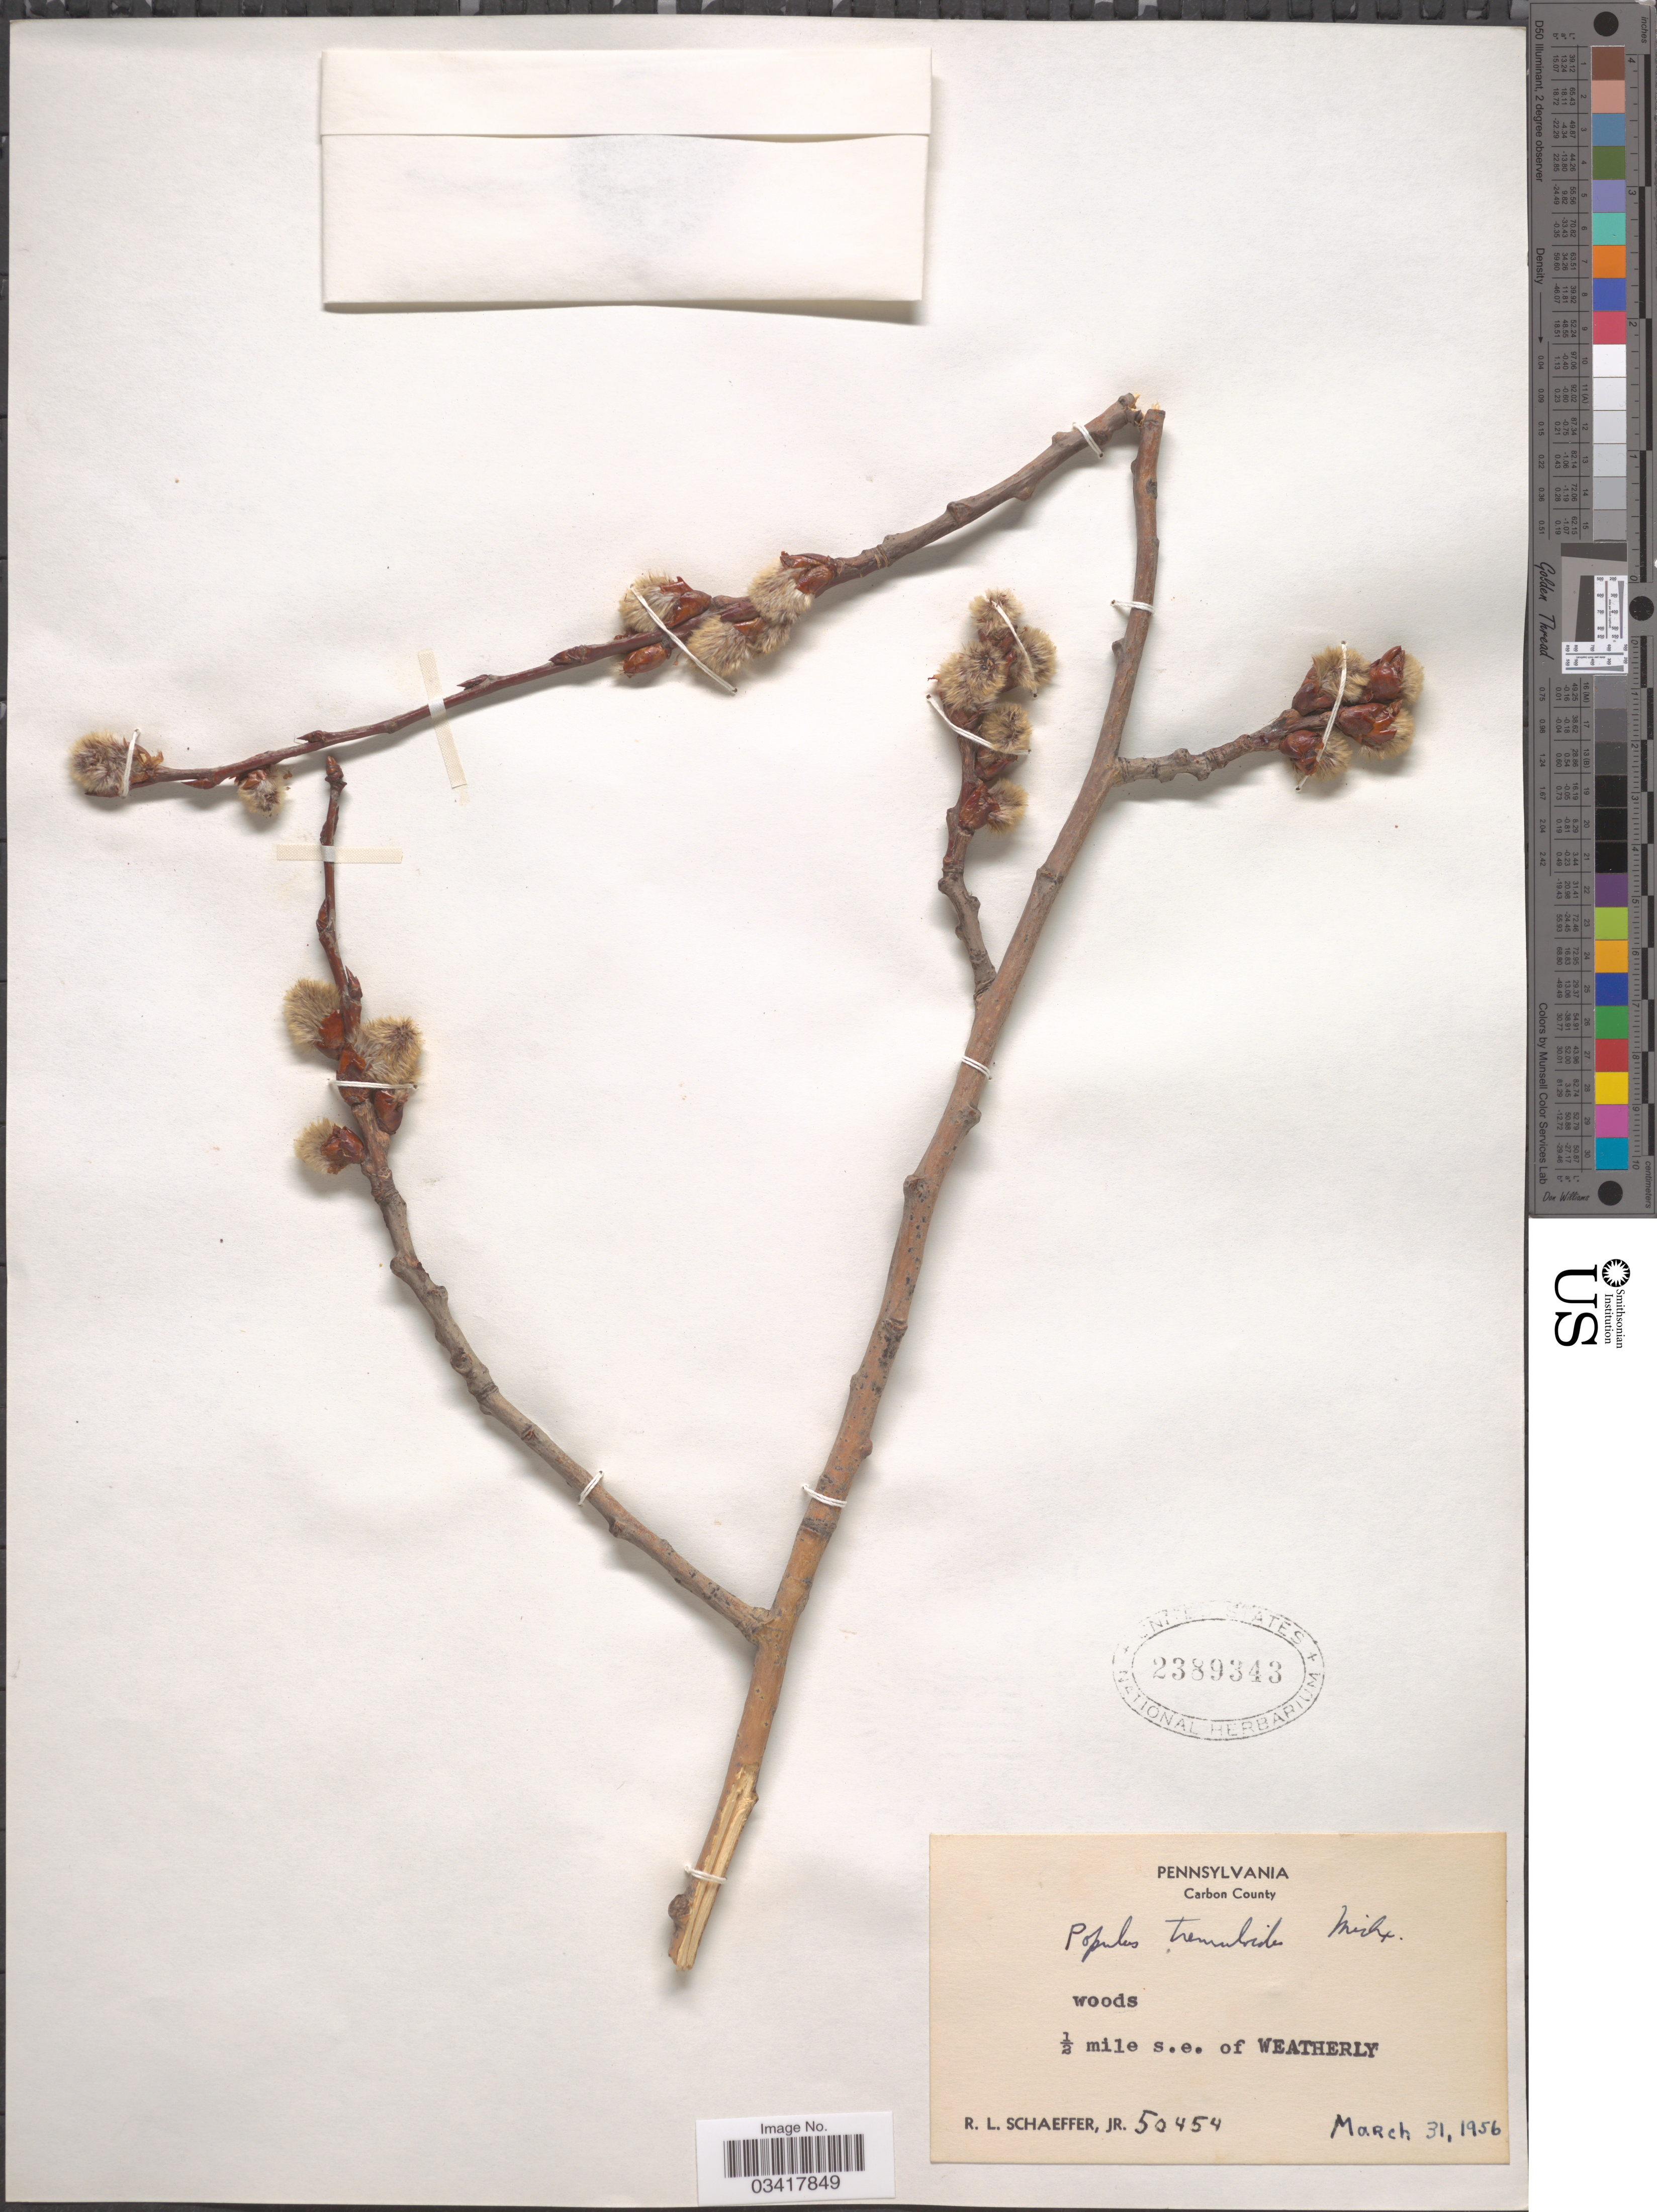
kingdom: Plantae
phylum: Tracheophyta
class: Magnoliopsida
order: Malpighiales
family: Salicaceae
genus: Populus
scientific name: Populus tremuloides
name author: Michx.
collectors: R. L. Schaeffer Jr.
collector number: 50454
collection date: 1956-03-31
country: United States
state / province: Pennsylvania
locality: Carbon County. ½ mile s.e. of Weatherly.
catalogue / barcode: US 2389343